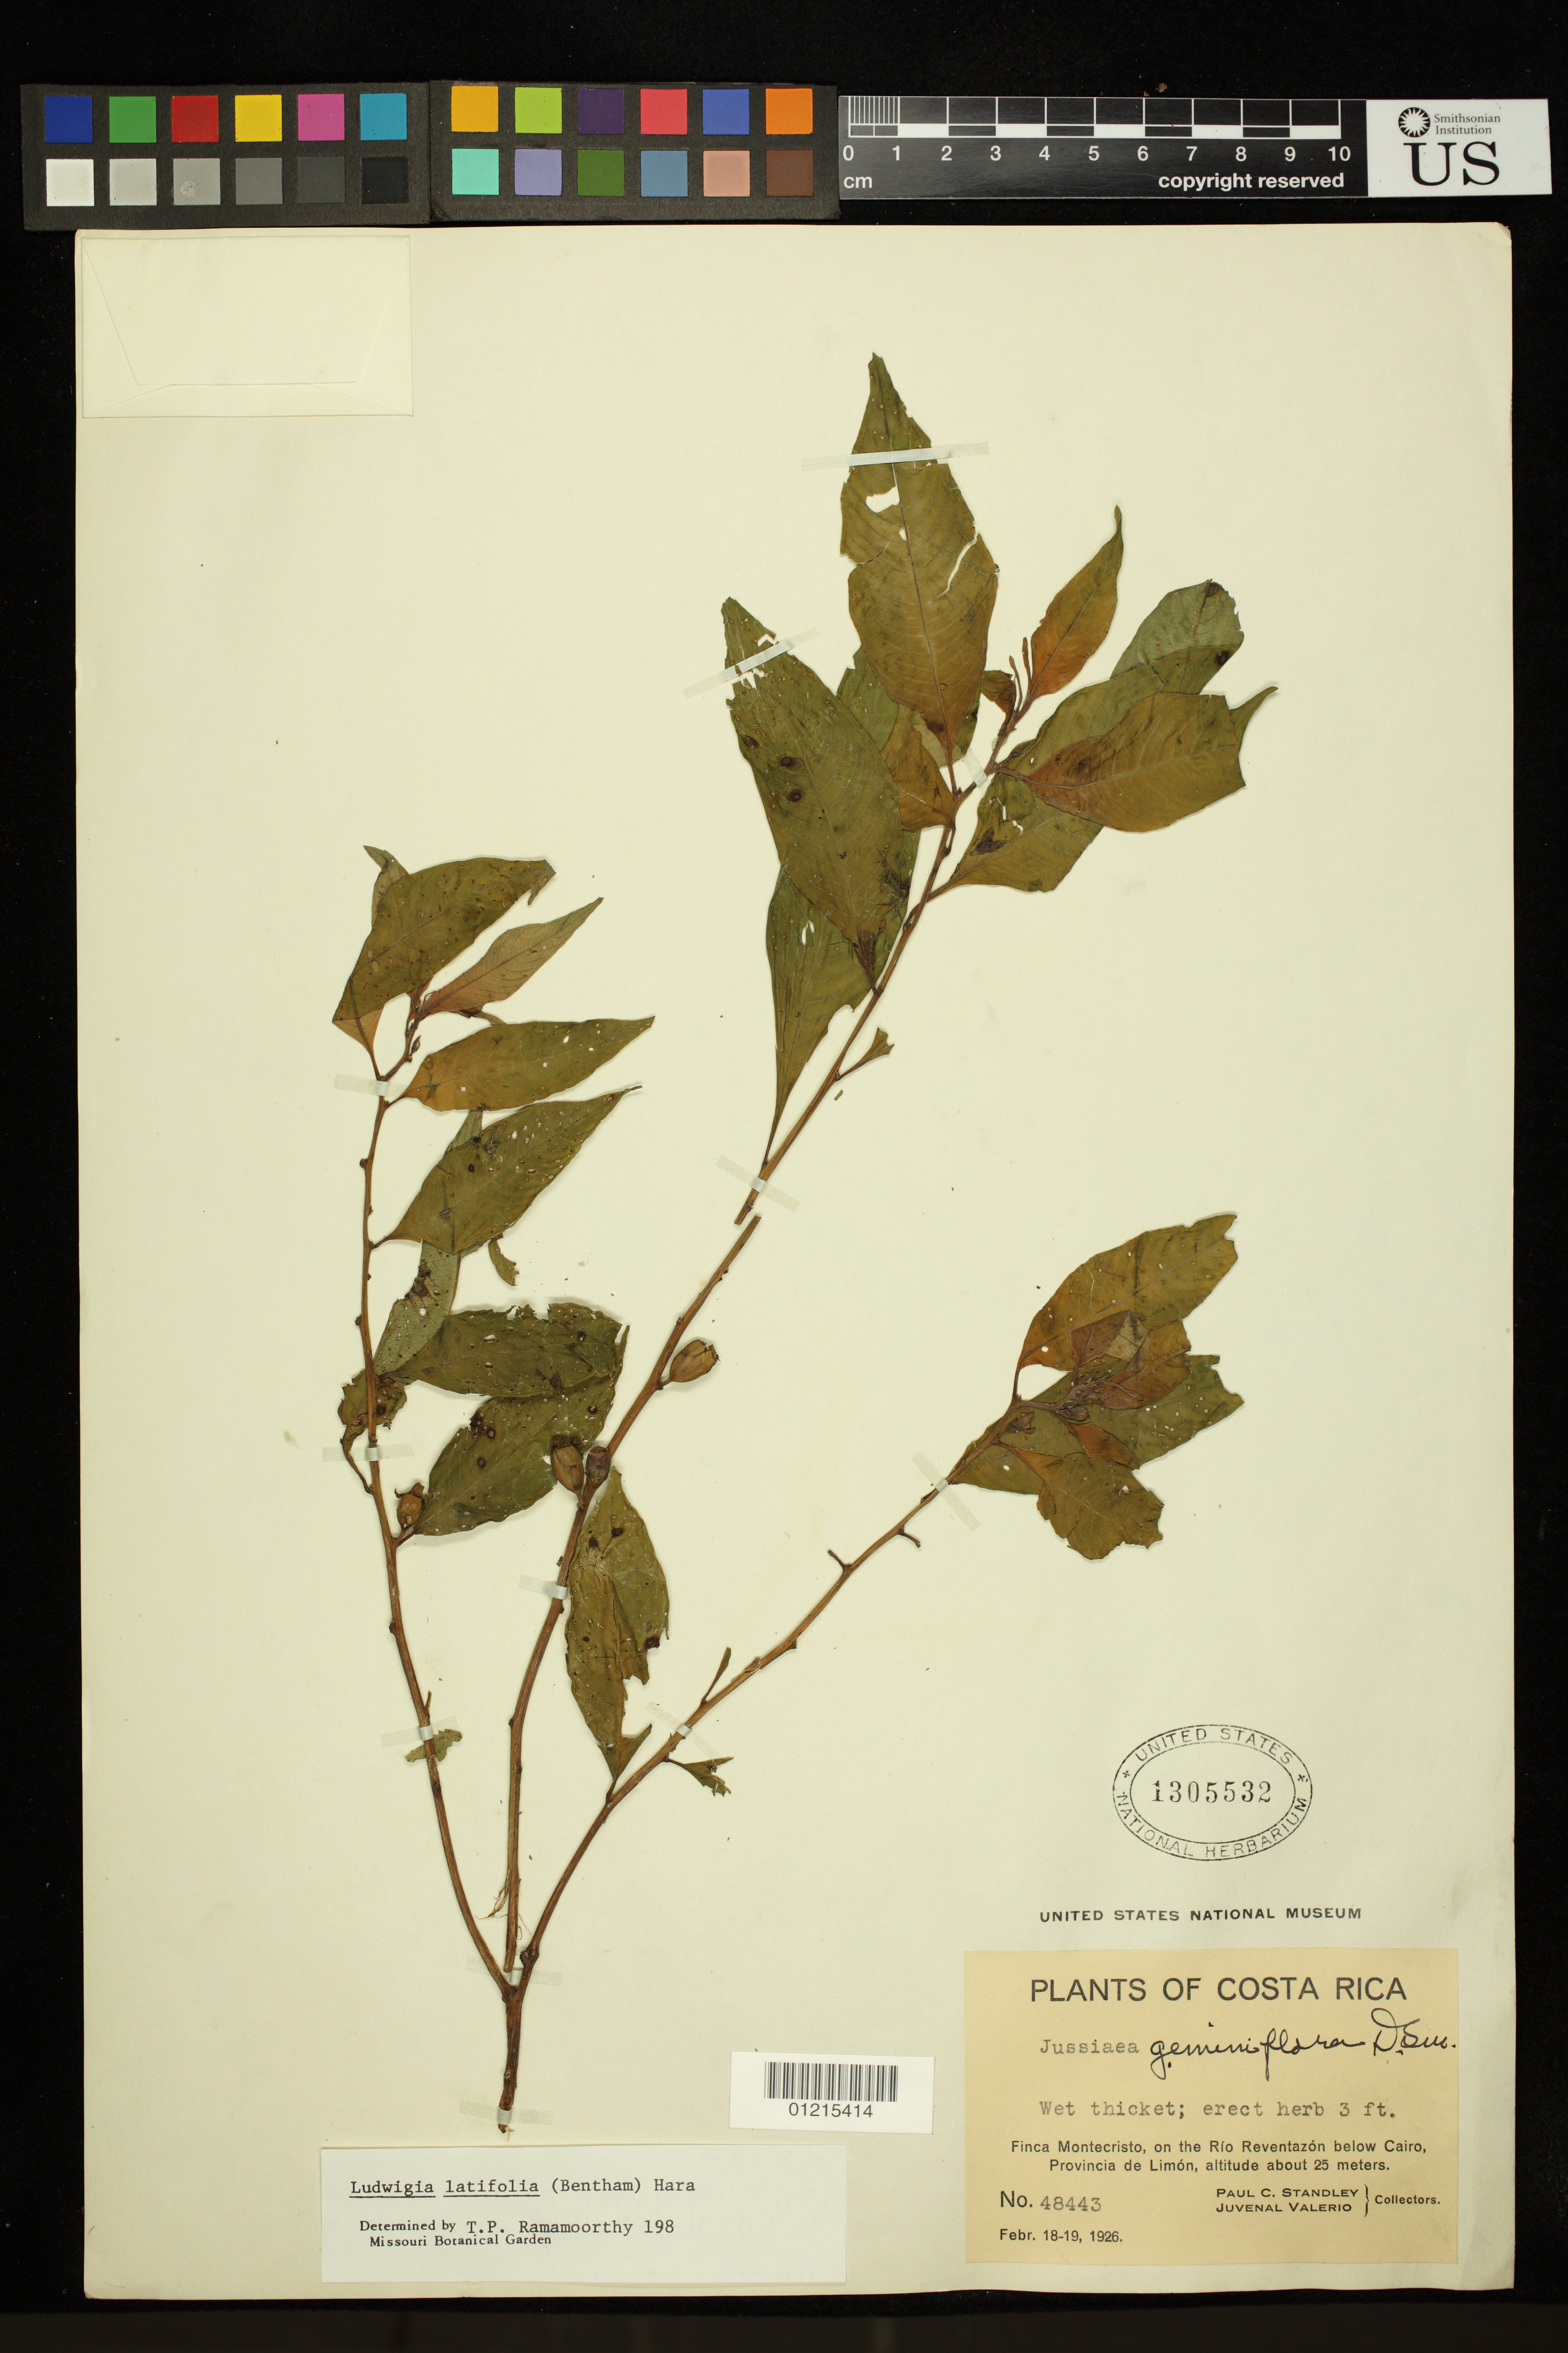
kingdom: Plantae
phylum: Tracheophyta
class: Magnoliopsida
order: Myrtales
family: Onagraceae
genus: Ludwigia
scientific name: Ludwigia latifolia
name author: (Benth.) H. Hara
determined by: Ramamoorthy, T. P.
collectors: P. C. Standley & J. Valerio R.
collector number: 48443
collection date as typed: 18 Feb 1926 to 19 Feb 1926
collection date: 1926-02-18/1926-02-19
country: Costa Rica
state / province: Limón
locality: Finca Montecristo, Rio Reventazon below Cairo.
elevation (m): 25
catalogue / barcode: US 1305532